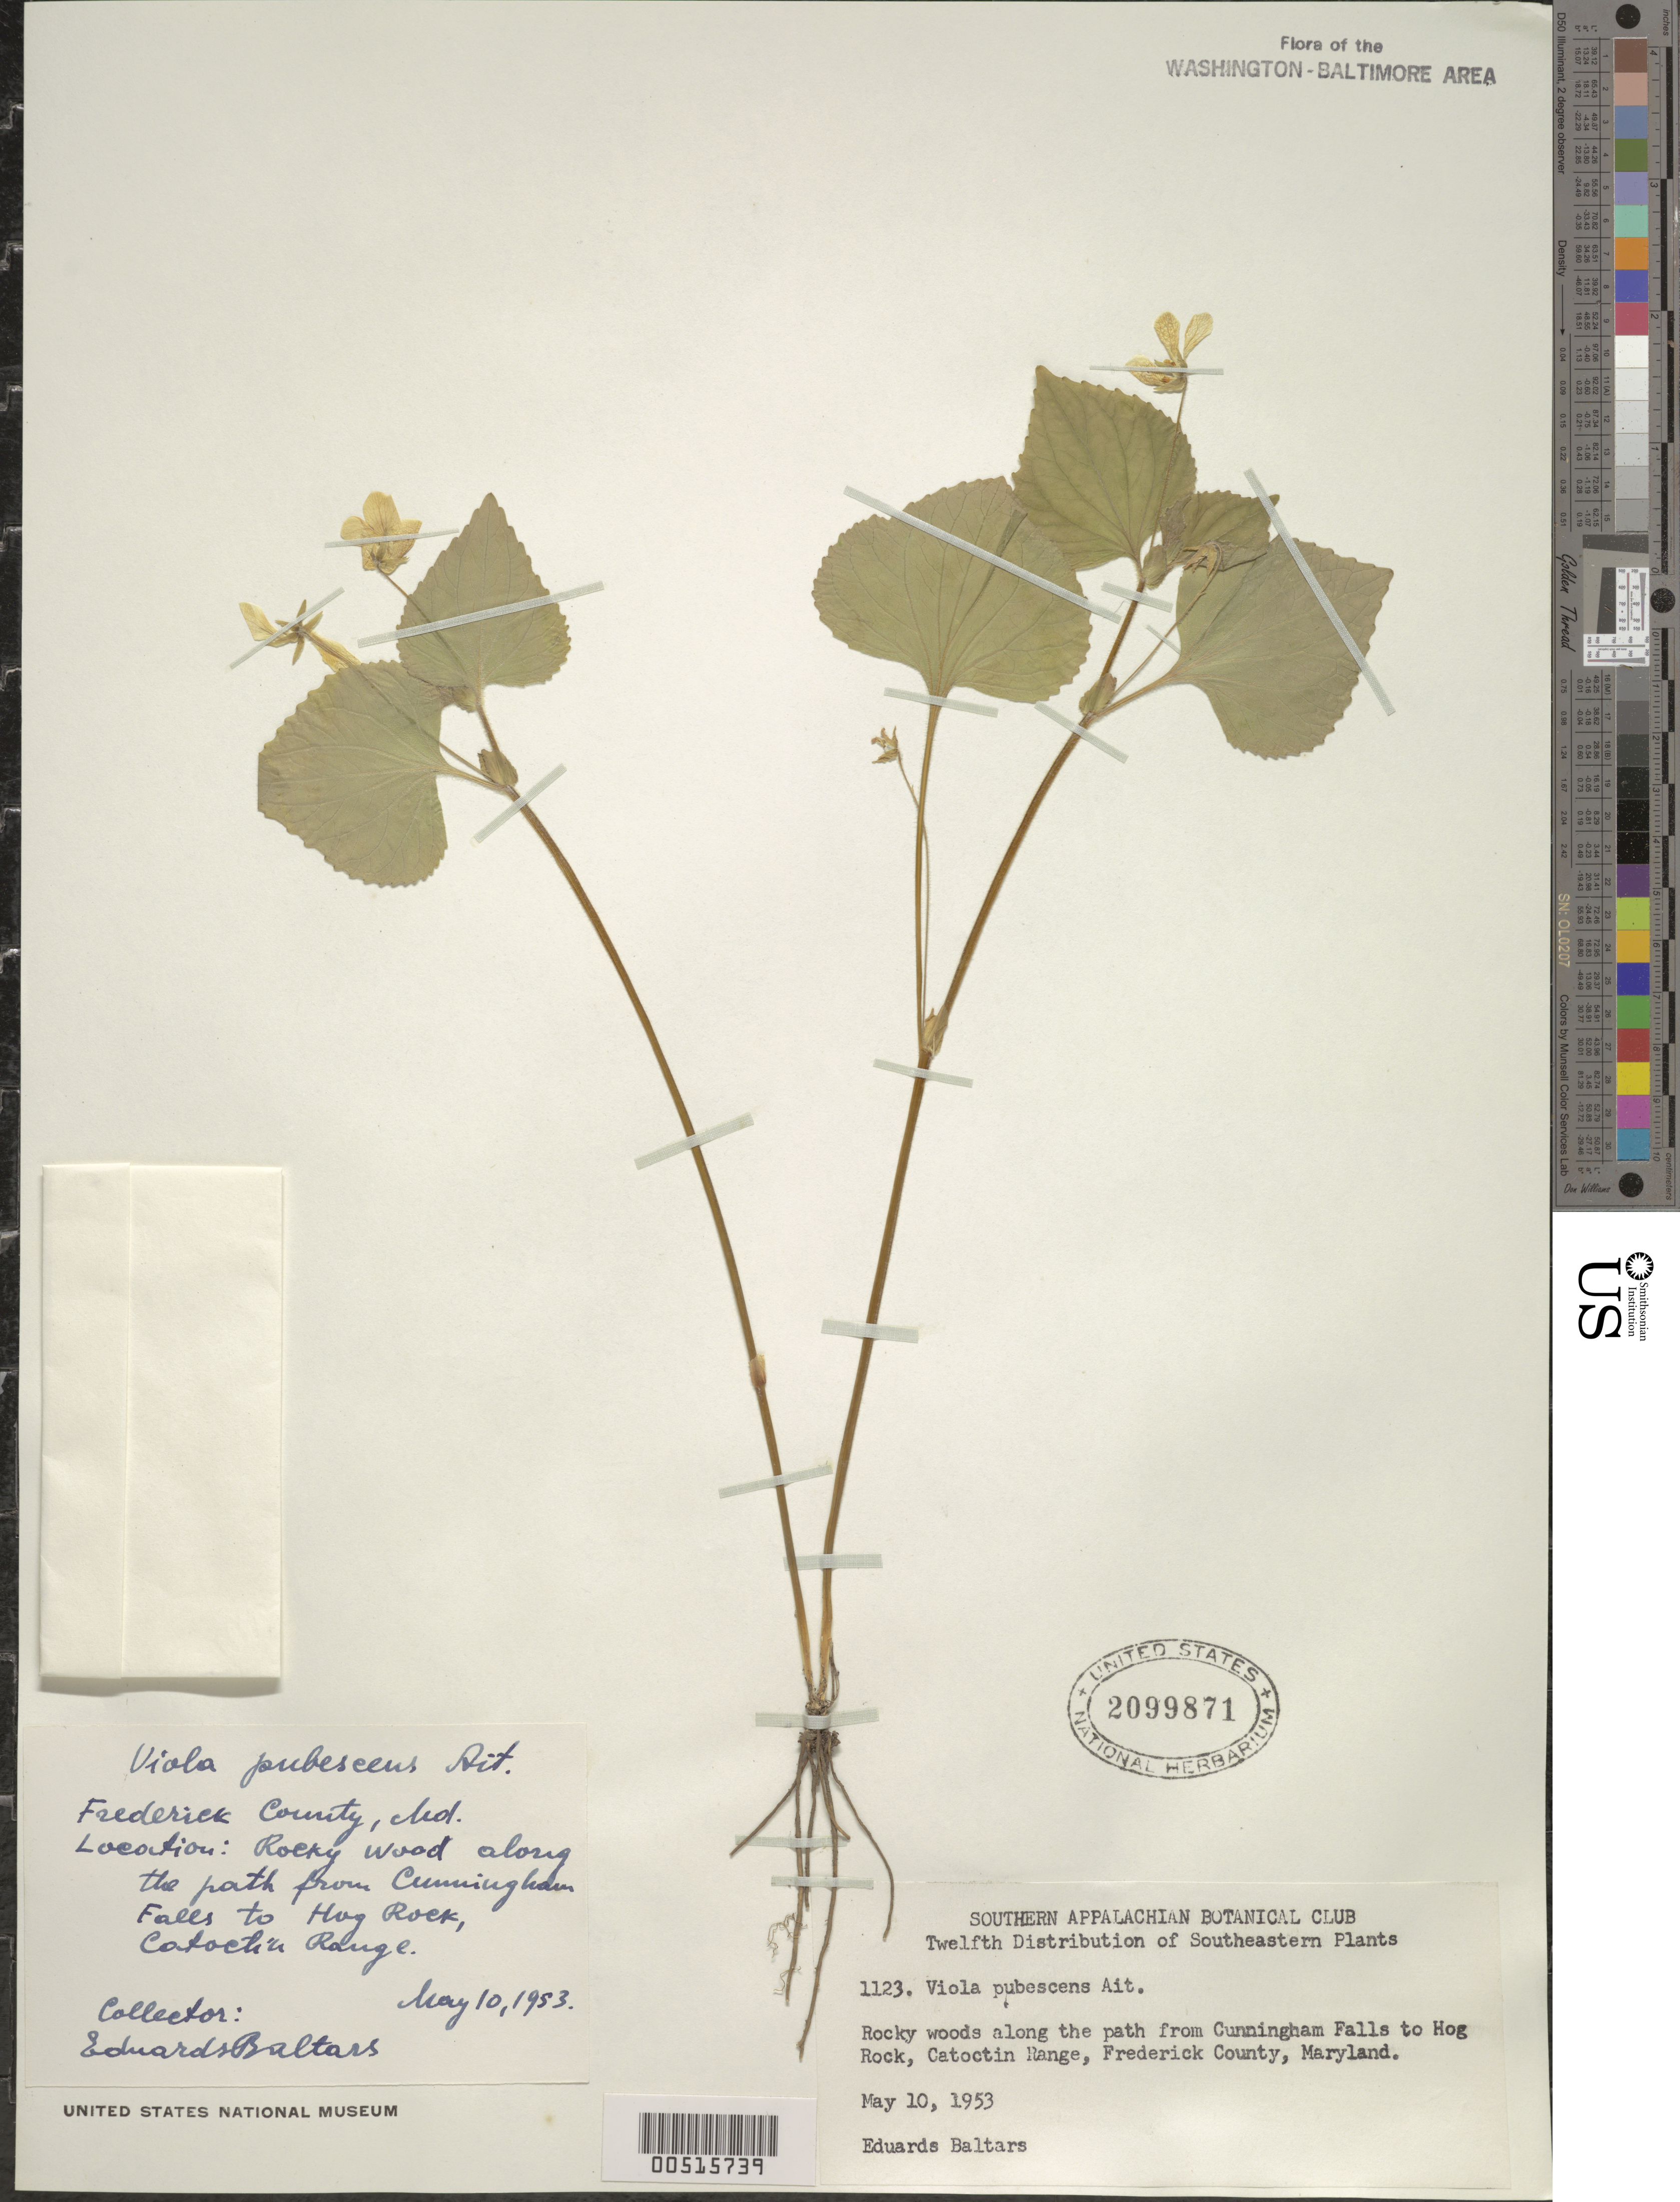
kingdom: Plantae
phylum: Tracheophyta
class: Magnoliopsida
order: Malpighiales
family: Violaceae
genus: Viola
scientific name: Viola pubescens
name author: Aiton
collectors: E. Baltars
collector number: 1123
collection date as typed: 10 May 1953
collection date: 1953-05-10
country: United States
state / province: Maryland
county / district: Frederick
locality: Catoctin Range, path from Cunningham Falls to Hog Rock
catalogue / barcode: US 2099871